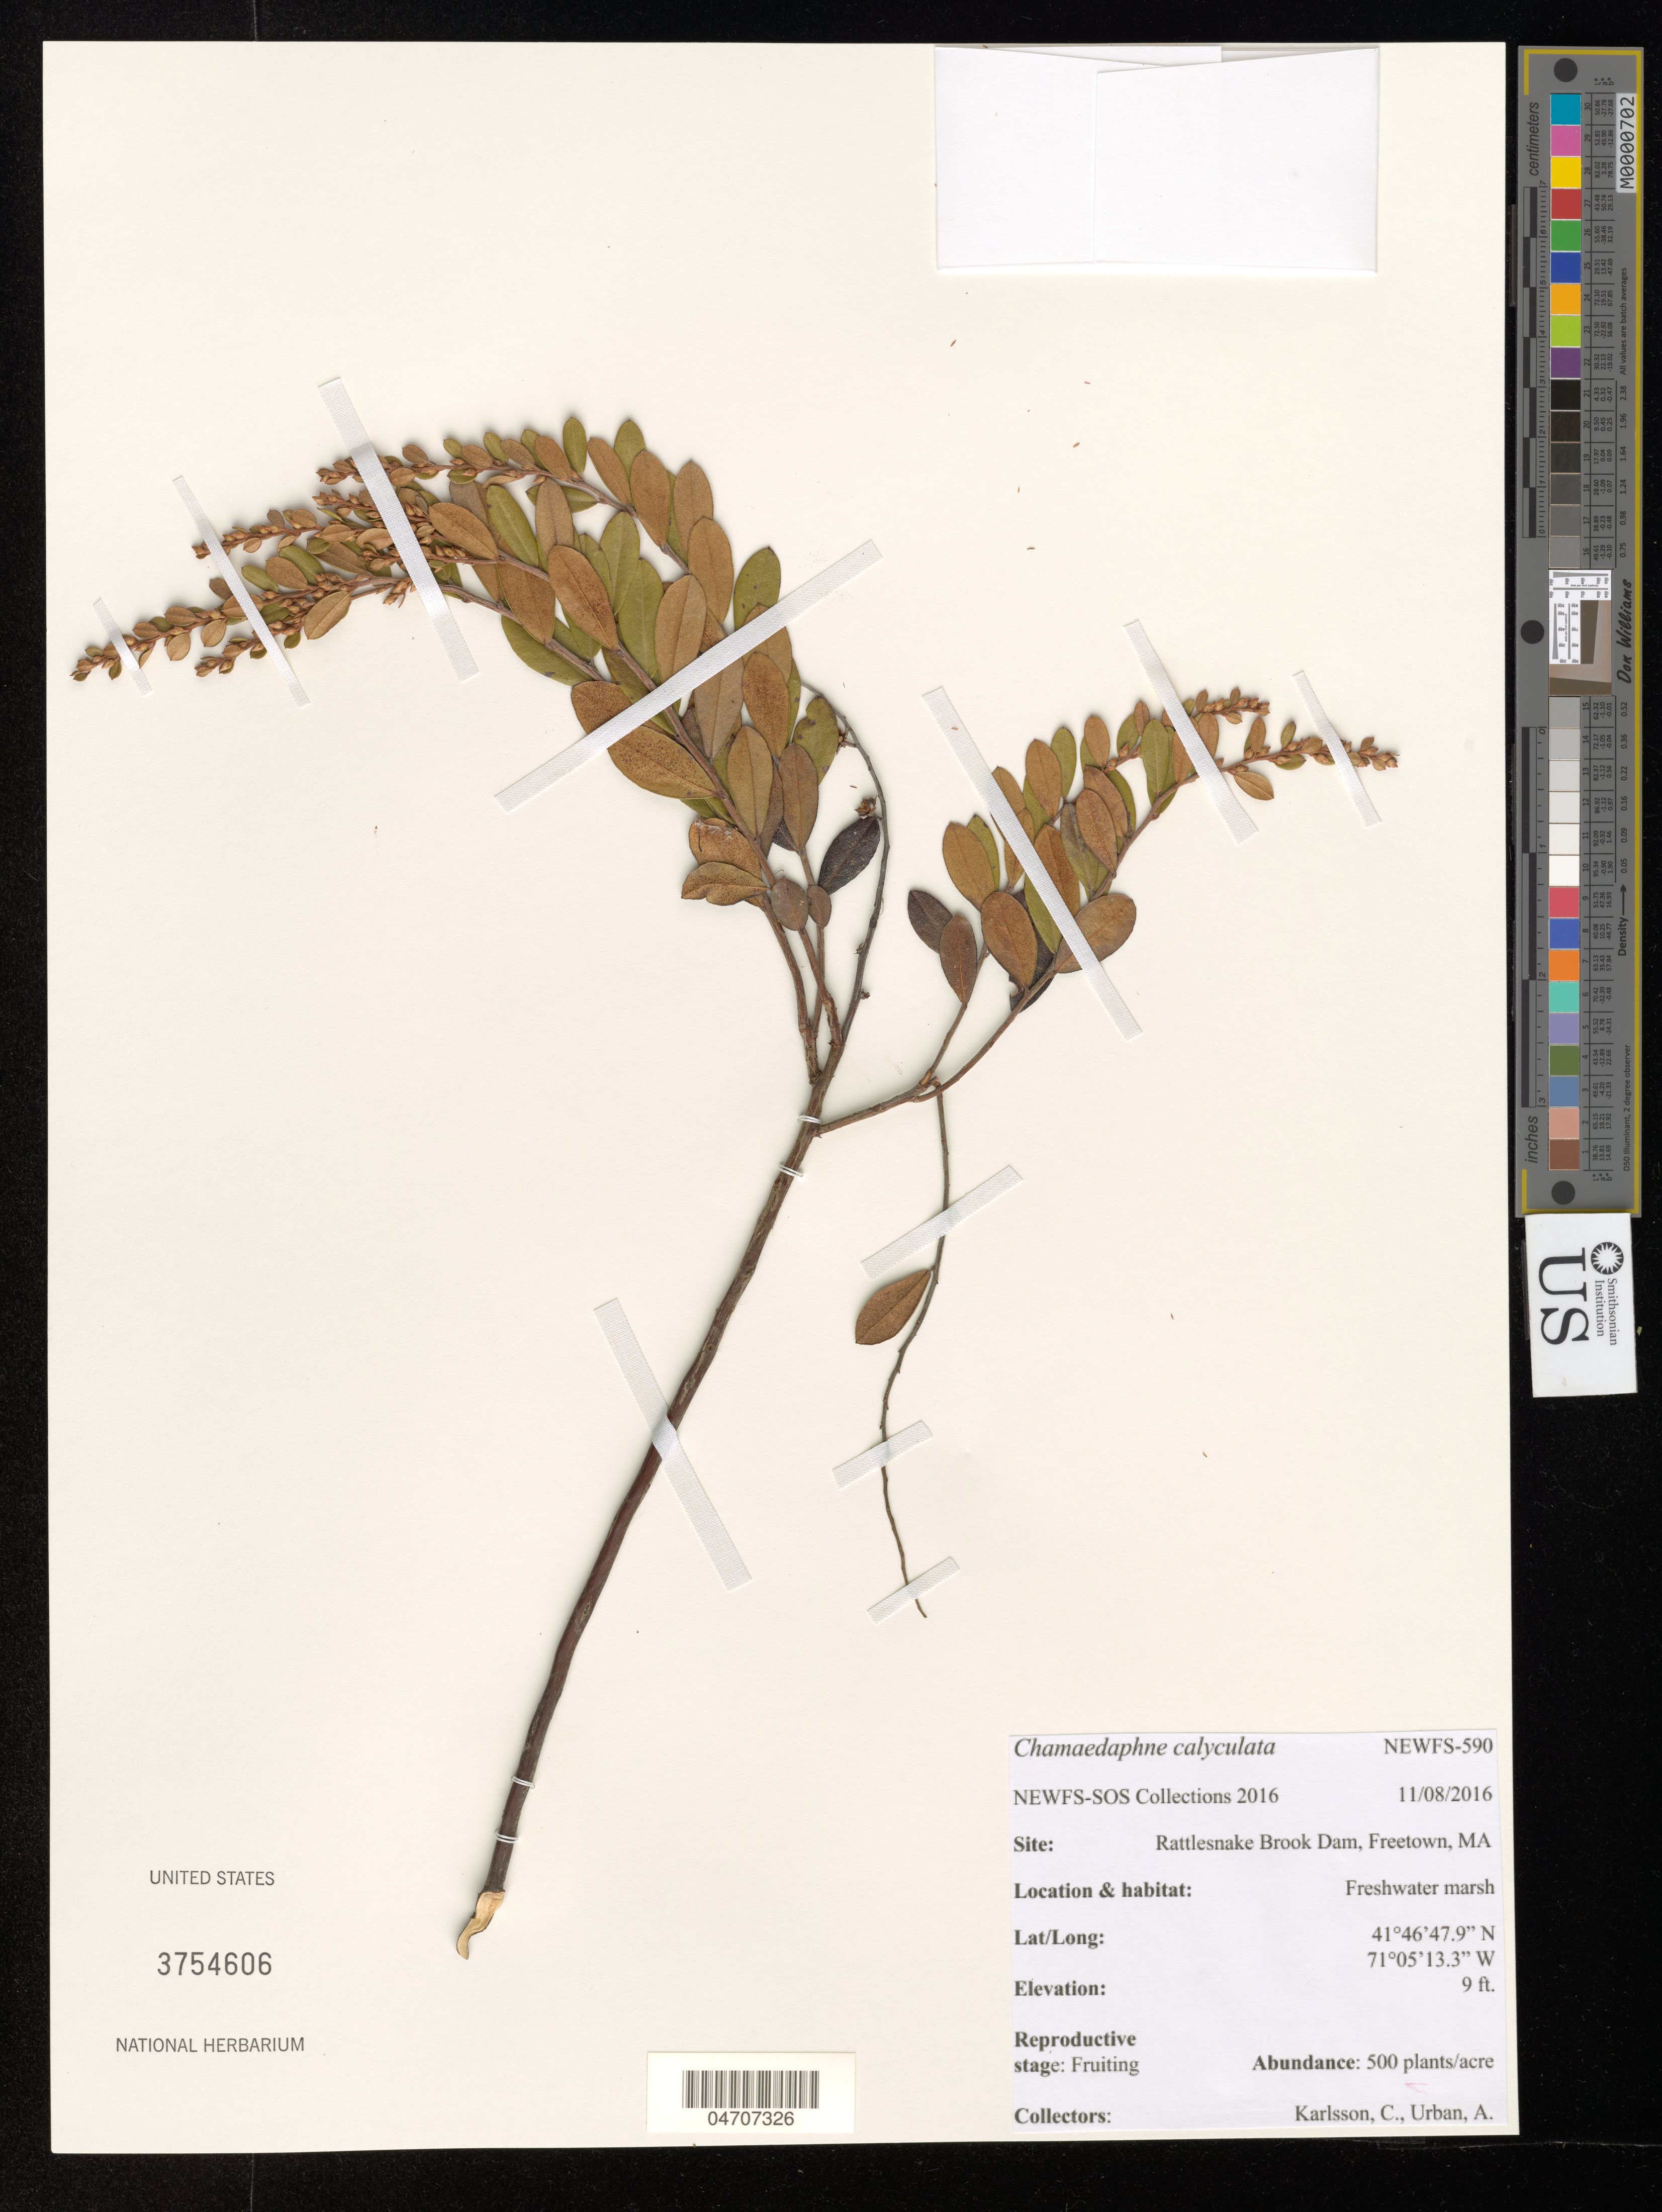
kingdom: Plantae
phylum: Tracheophyta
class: Magnoliopsida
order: Ericales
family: Ericaceae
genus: Chamaedaphne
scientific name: Chamaedaphne calyculata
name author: (L.) Moench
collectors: C. Karlsson & A. Urban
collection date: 2016-11-08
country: United States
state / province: Massachusetts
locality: Site: Rattlesnake Brook Dam, Freetown, MA.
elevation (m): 3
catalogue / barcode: US 3754606